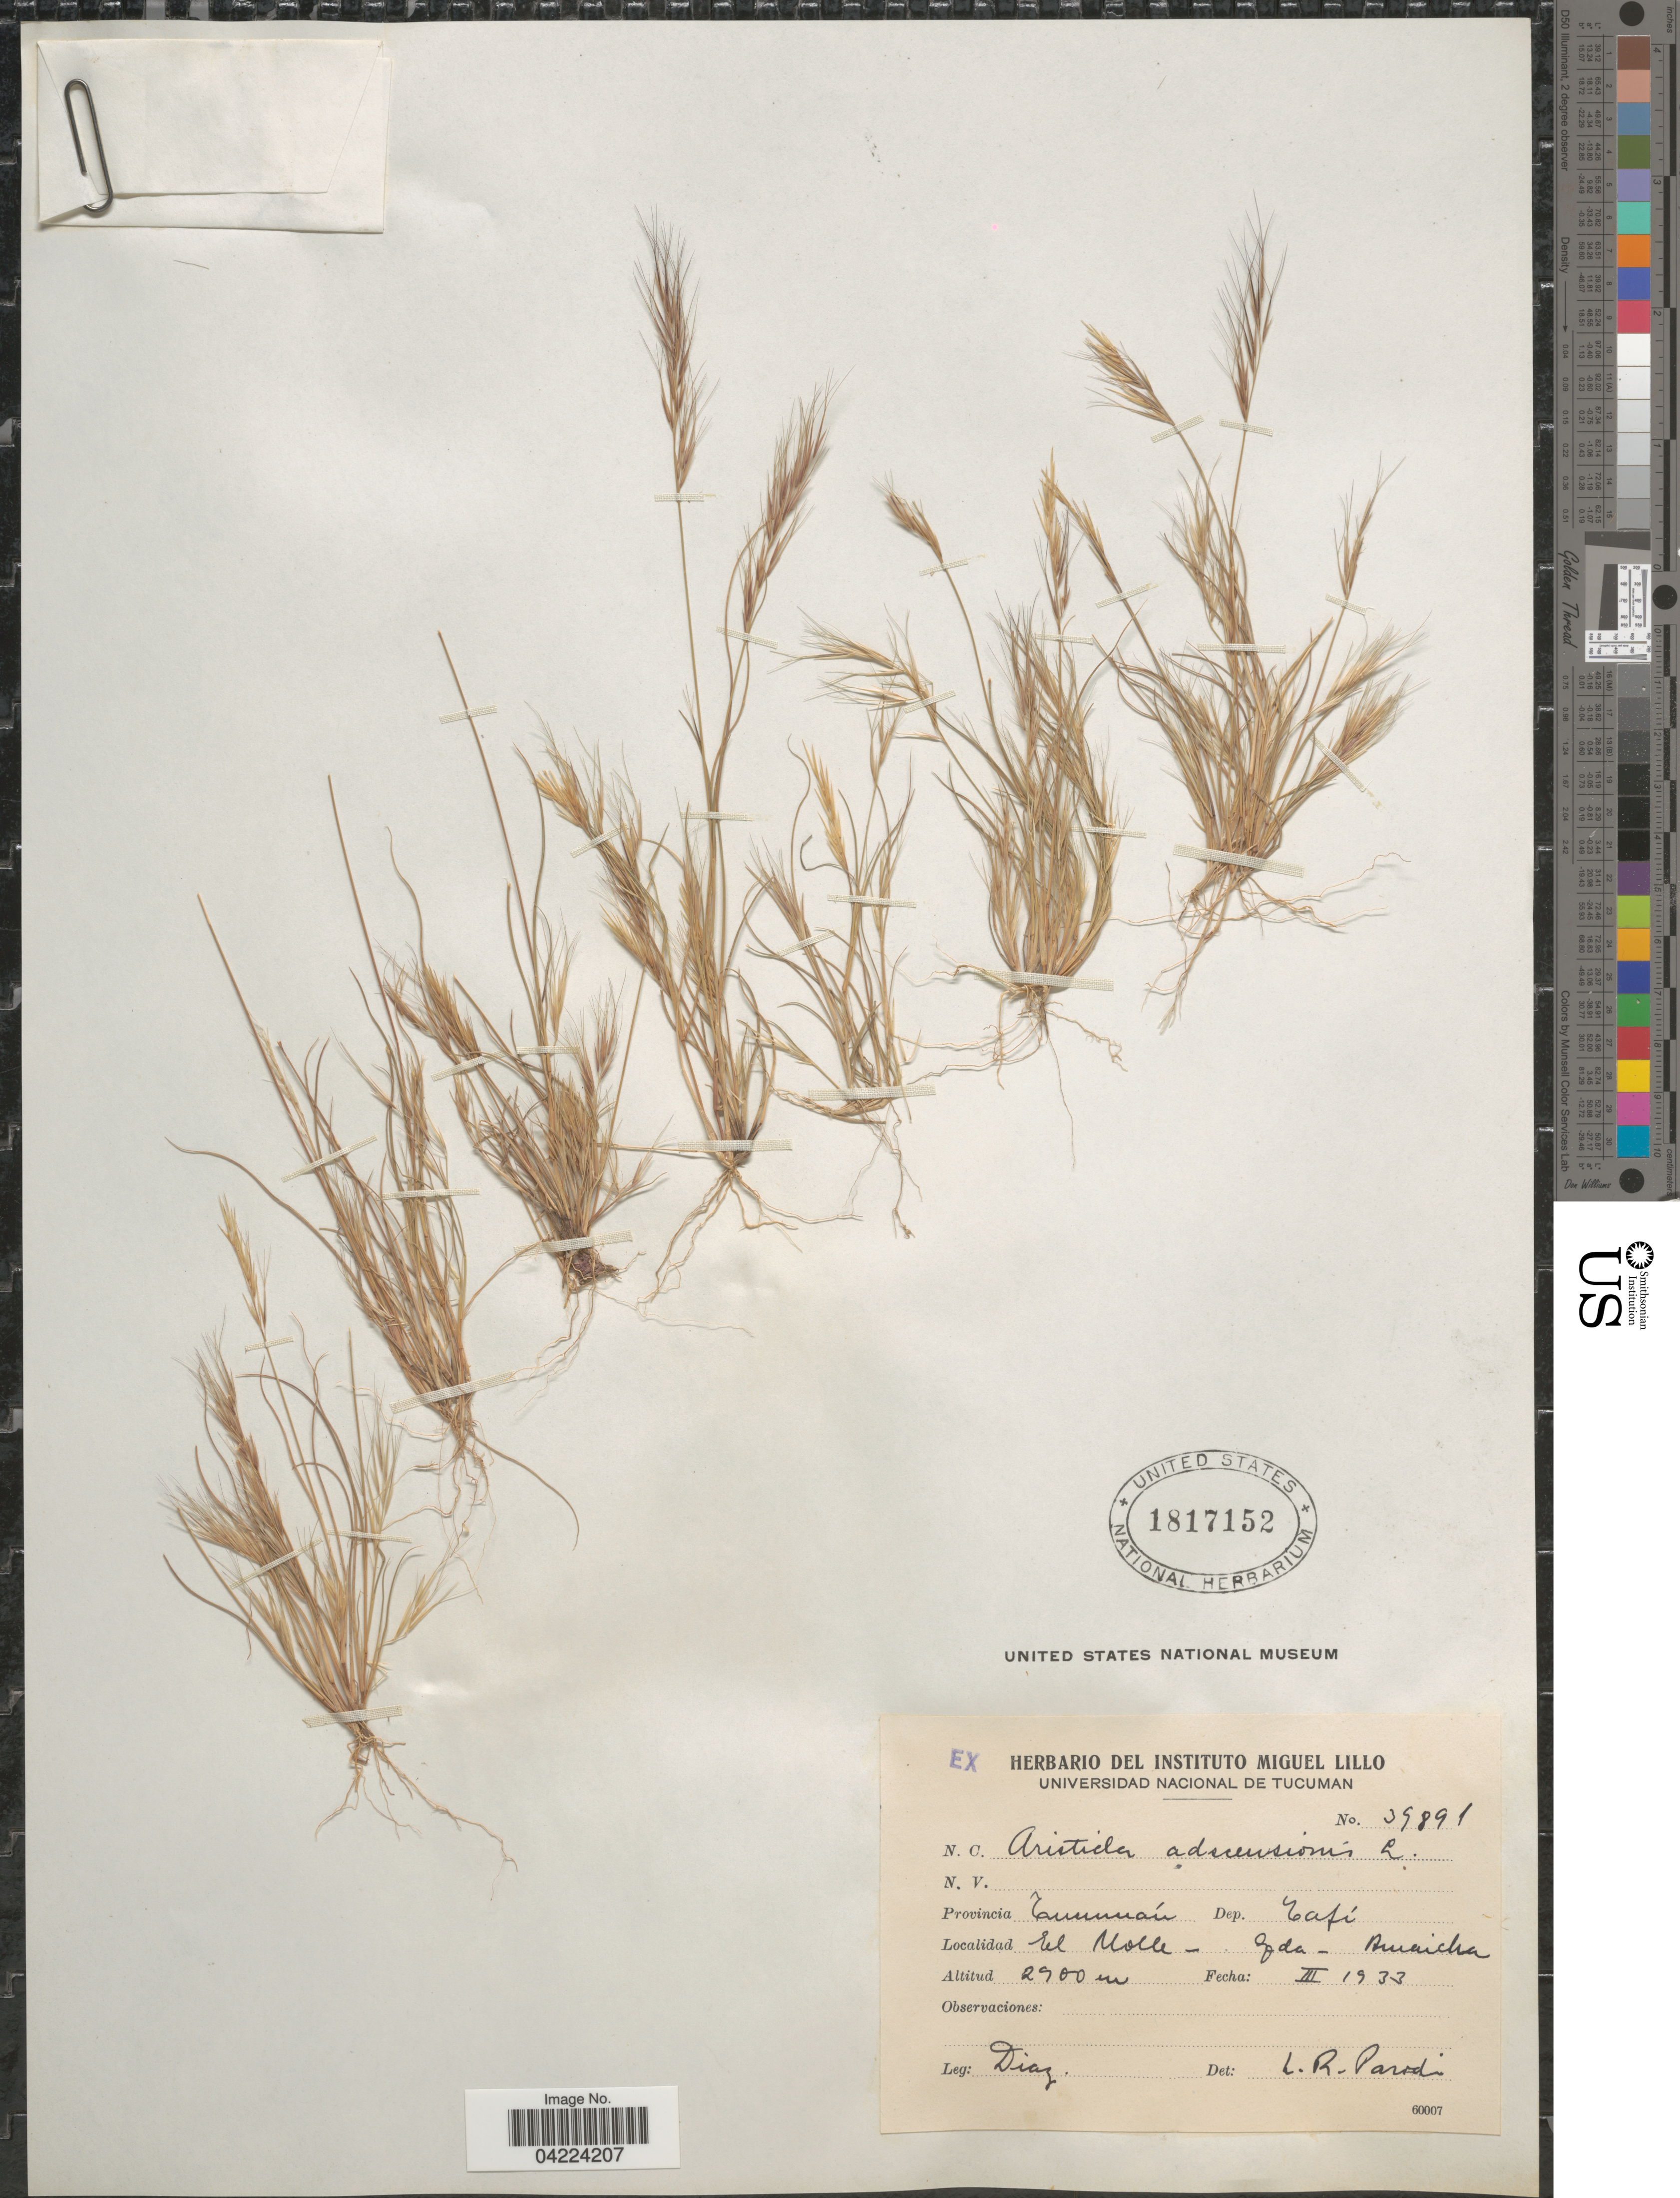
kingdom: Plantae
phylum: Tracheophyta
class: Liliopsida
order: Poales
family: Poaceae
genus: Aristida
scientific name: Aristida adscensionis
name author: L.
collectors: Diaz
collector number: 39891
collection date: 1933-03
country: Argentina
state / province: Tucuman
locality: Dep. Tafí. El Molle - Gda. Amaicha.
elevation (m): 2900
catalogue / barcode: US 1817152